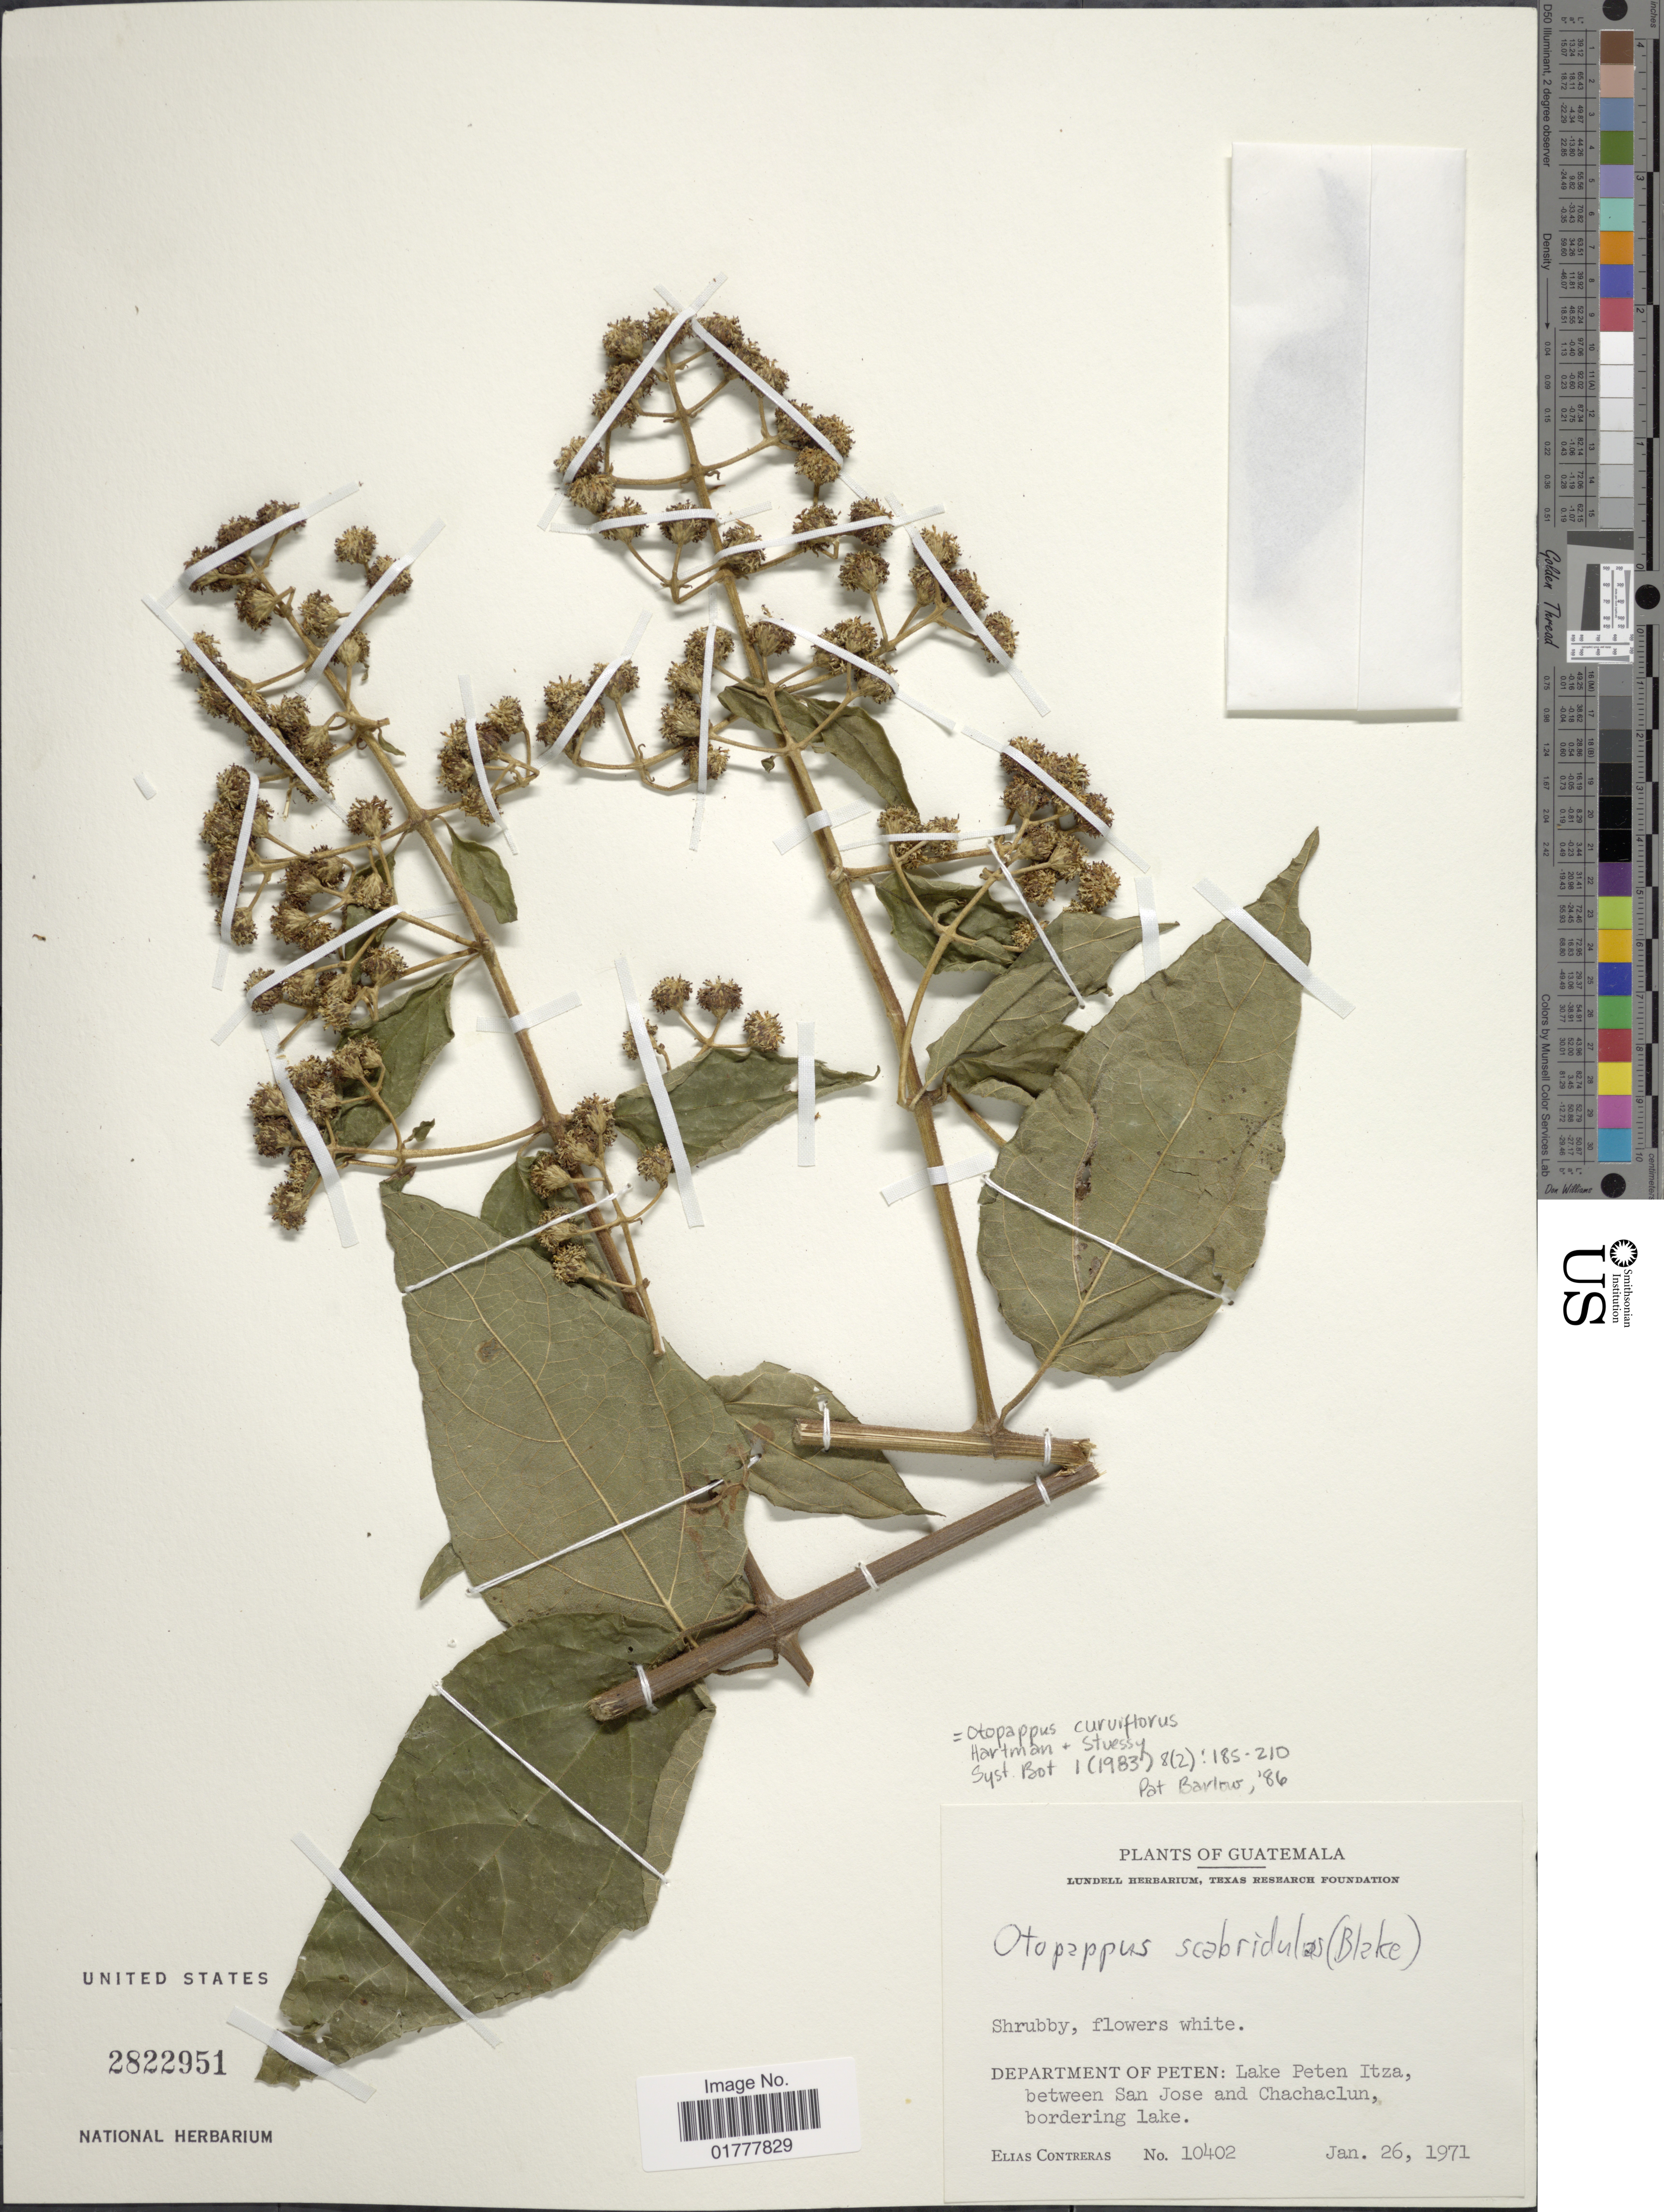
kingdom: Plantae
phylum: Tracheophyta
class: Magnoliopsida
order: Asterales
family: Asteraceae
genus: Otopappus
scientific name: Otopappus curviflorus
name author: (R. Br.) Hemsl.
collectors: E. Contreras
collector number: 10402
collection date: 1971-01-26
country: Guatemala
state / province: El Petén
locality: Department of Peten: Lake Peten Itza, between San Jose and Chachaclun bordering lake.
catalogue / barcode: US 2822951